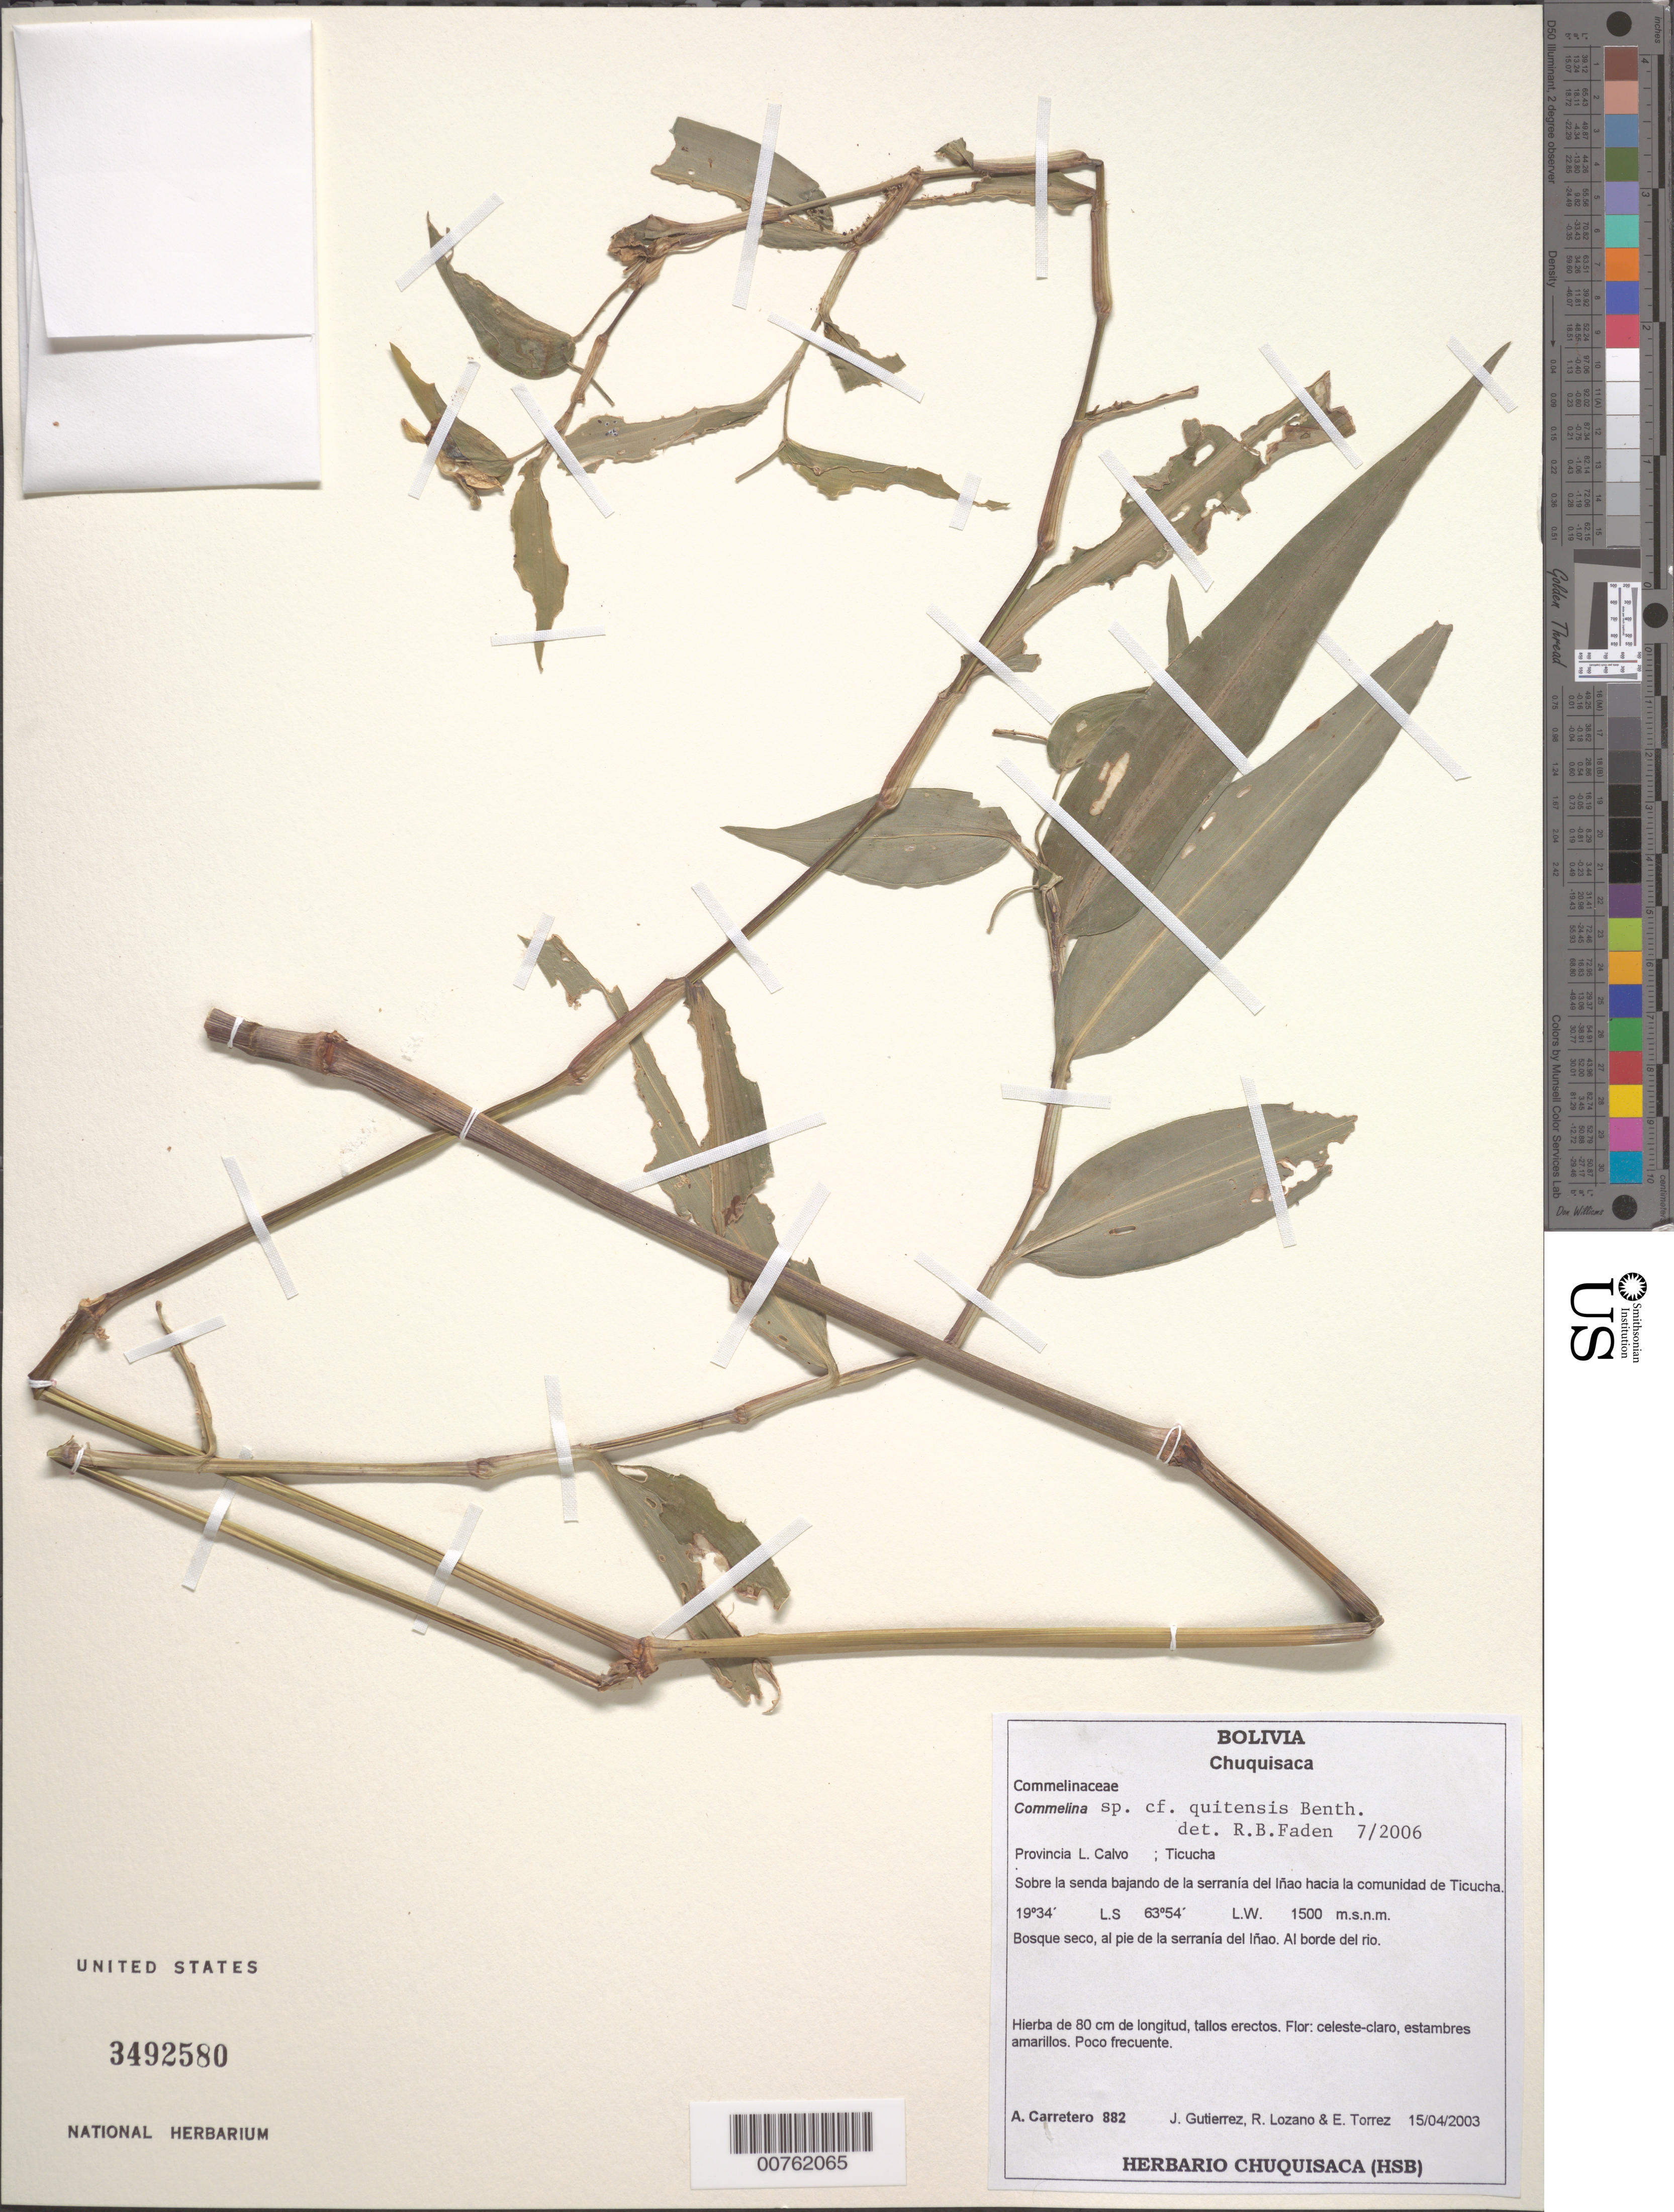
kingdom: Plantae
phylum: Tracheophyta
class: Liliopsida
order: Commelinales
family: Commelinaceae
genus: Commelina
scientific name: Commelina quitensis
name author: Benth.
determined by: Faden, Robert B., (US), Smithsonian Institution - National Museum of Natural History (UNITED STATES)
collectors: A. Carretero, J. Gutierrez, R. Lozano & E. Torrez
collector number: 882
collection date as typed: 15 Apr 2003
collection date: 2003-04-15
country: Bolivia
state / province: Chuquisaca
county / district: Luis Calvo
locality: Ticucha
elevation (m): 1500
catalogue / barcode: US 3492580